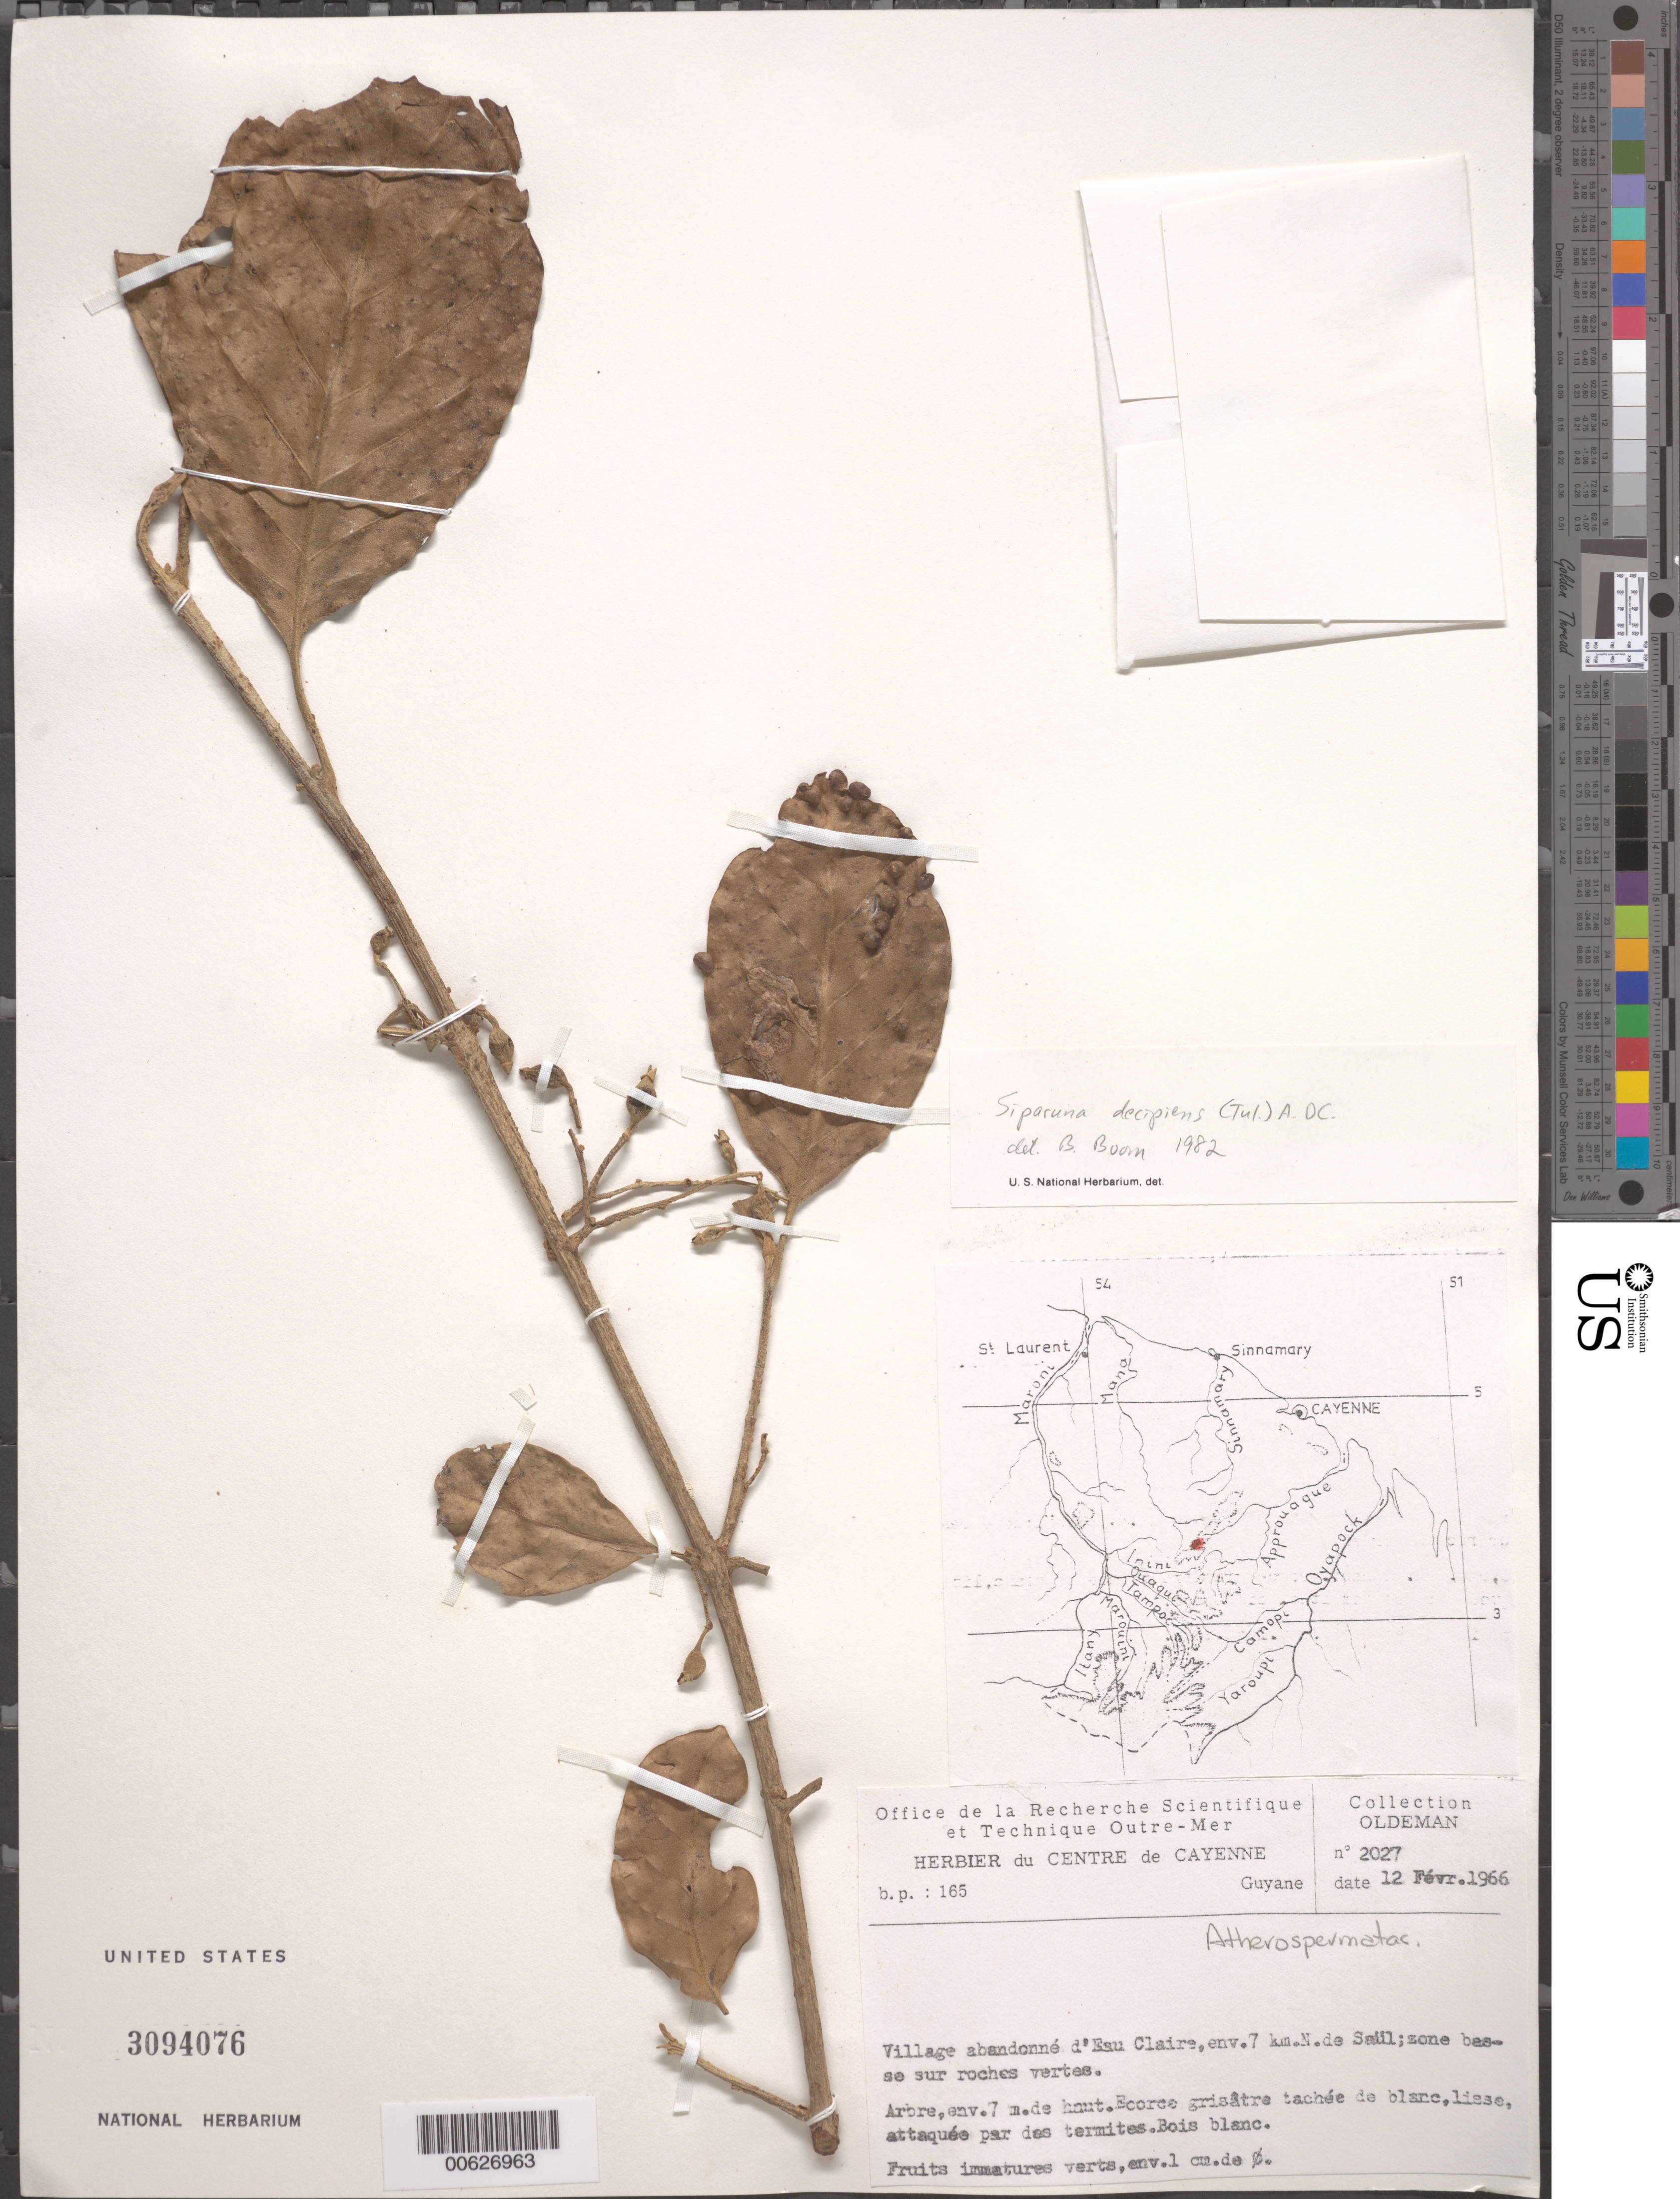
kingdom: Plantae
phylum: Tracheophyta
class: Magnoliopsida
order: Laurales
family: Siparunaceae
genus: Siparuna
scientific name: Siparuna decipiens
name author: (Tul.) A. DC.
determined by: Boom, B. M.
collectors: R. Oldeman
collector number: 2027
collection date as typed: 12-Feb-66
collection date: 1966-02-12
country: French Guiana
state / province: Saint-Laurent-du-Maroni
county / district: Saül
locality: Village abandonné d'Eau Claire, env. 7 km N de Saül, Lieu-Dit Eau Claire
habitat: Zone basse sur rochess vertes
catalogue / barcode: US 3094076